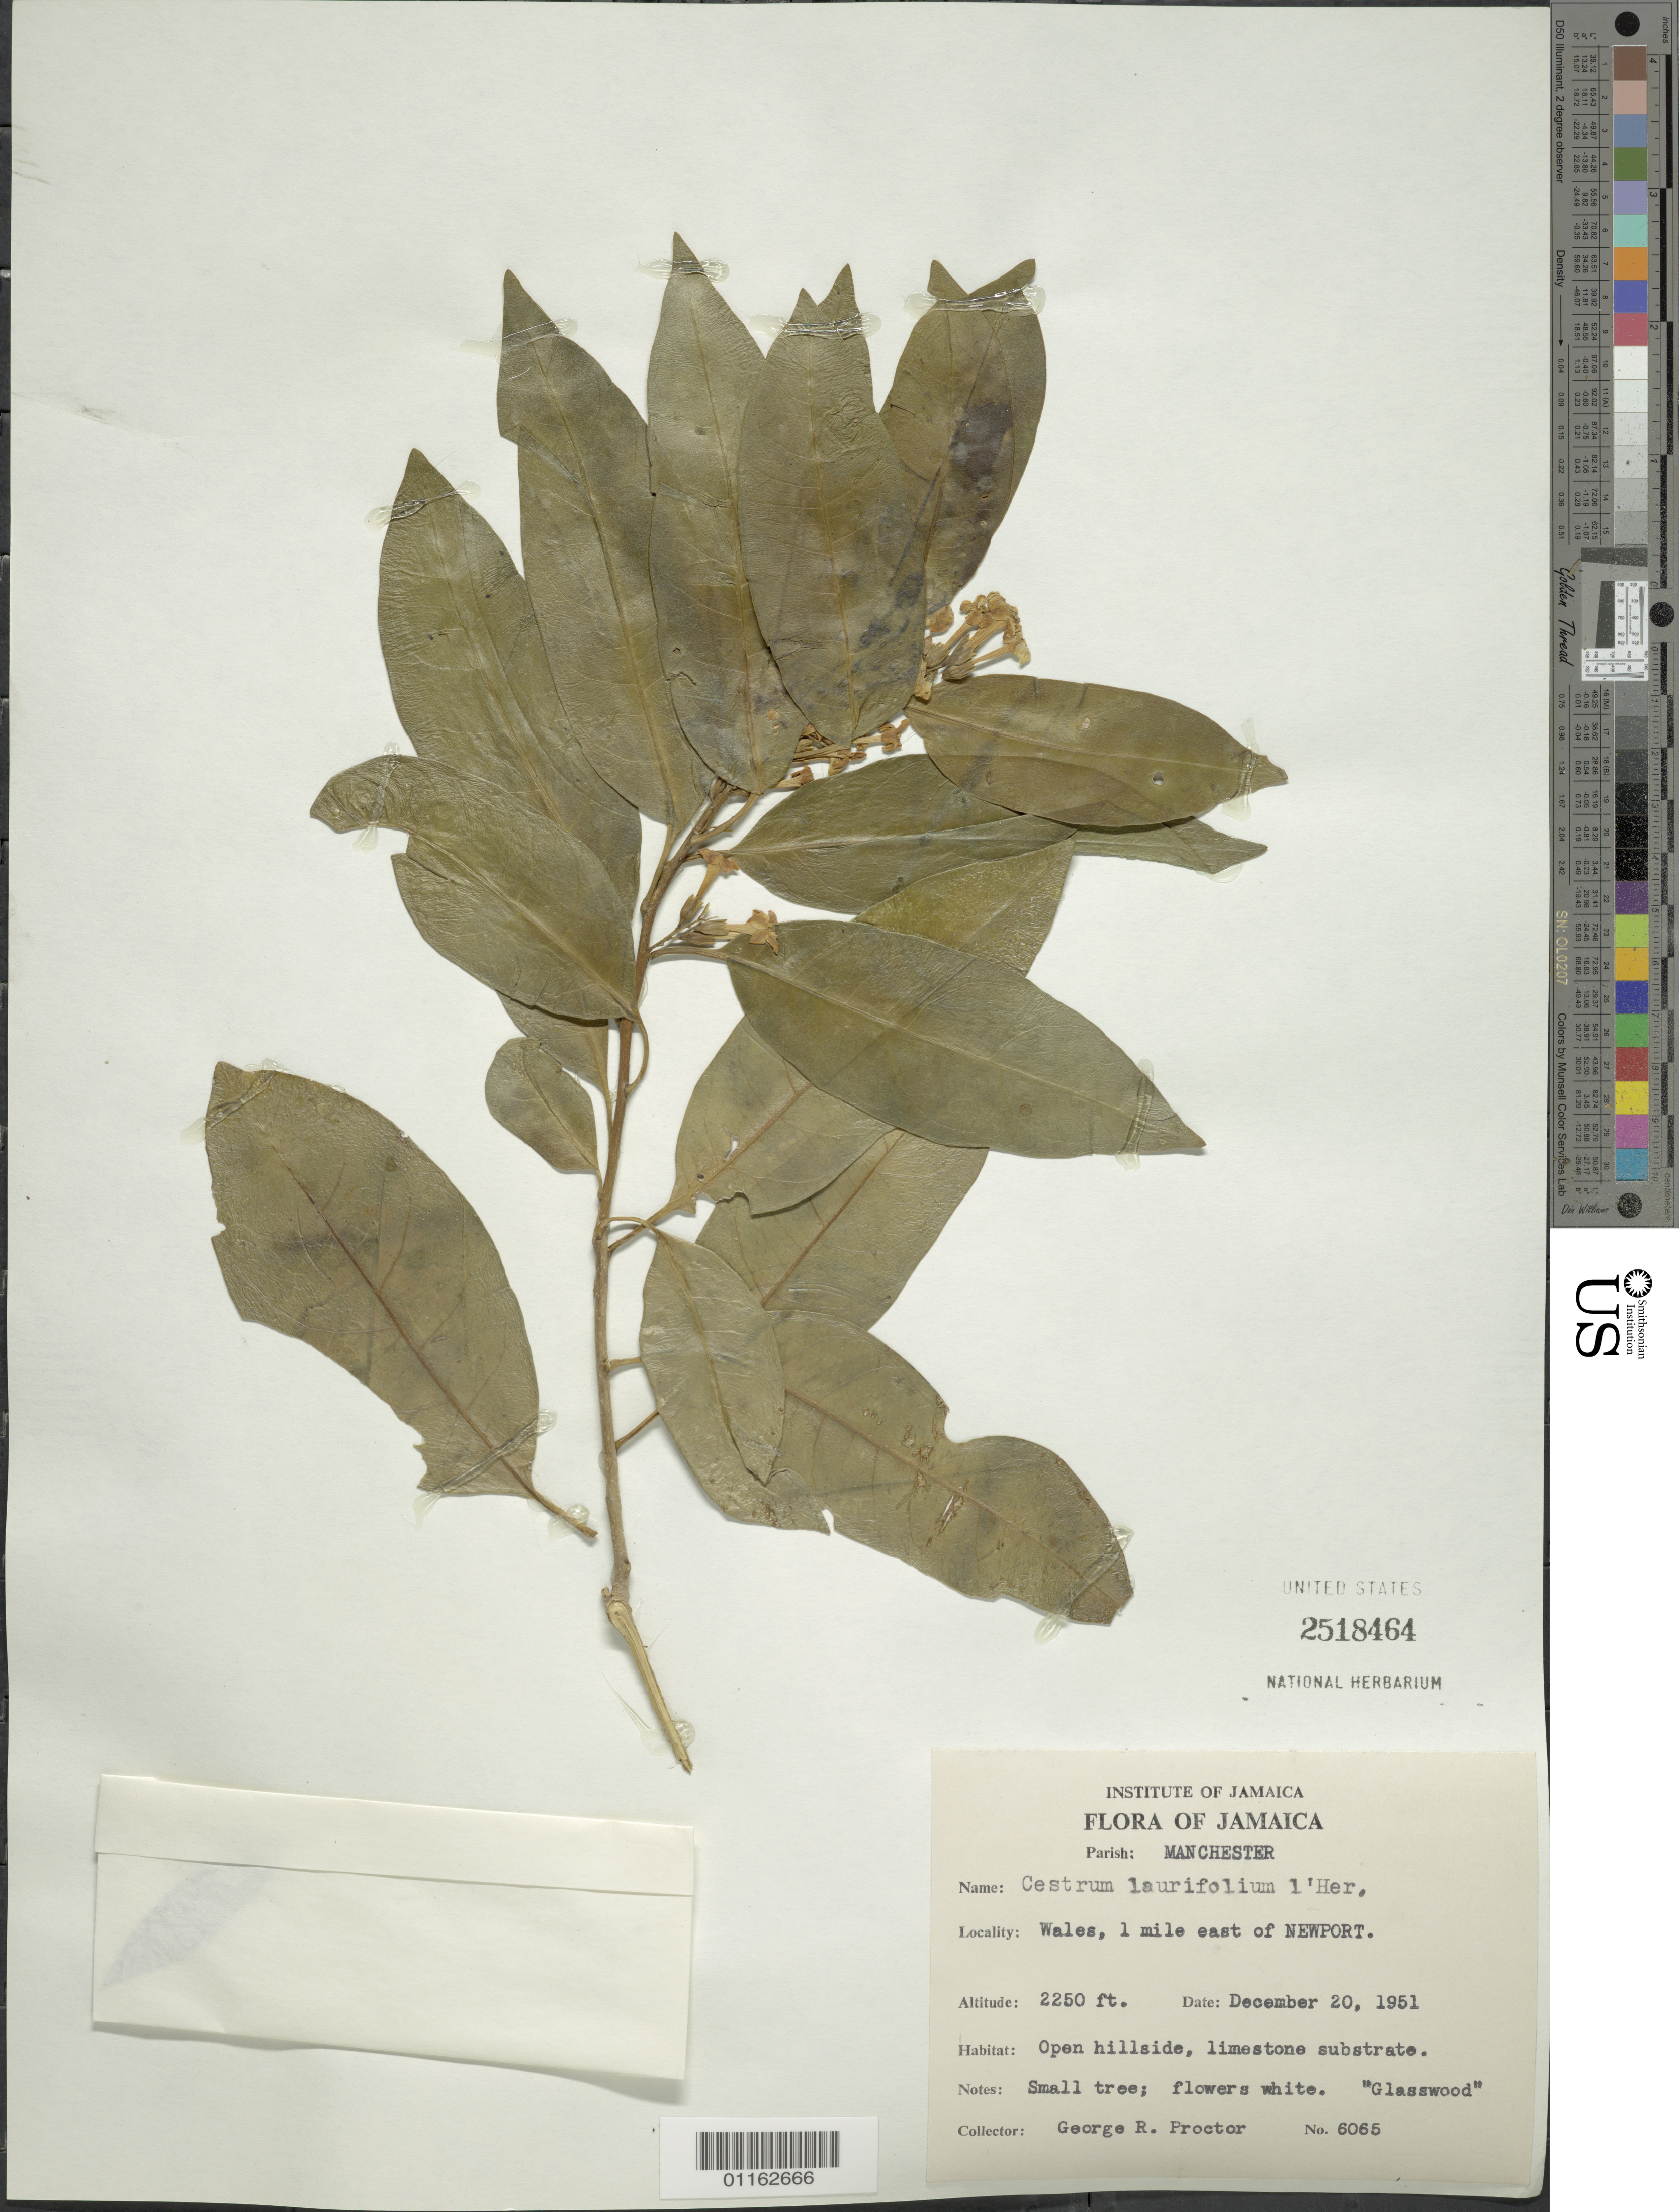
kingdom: Plantae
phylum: Tracheophyta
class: Magnoliopsida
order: Solanales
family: Solanaceae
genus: Cestrum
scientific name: Cestrum laurifolium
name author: L'Hér.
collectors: G. R. Proctor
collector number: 6065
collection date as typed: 20 Dec 1951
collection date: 1951-12-20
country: Jamaica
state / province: Trelawny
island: Jamaica I.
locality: Wales, 1 mi. E of Newport; open hillside; limestone substrate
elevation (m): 686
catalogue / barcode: US 2518464